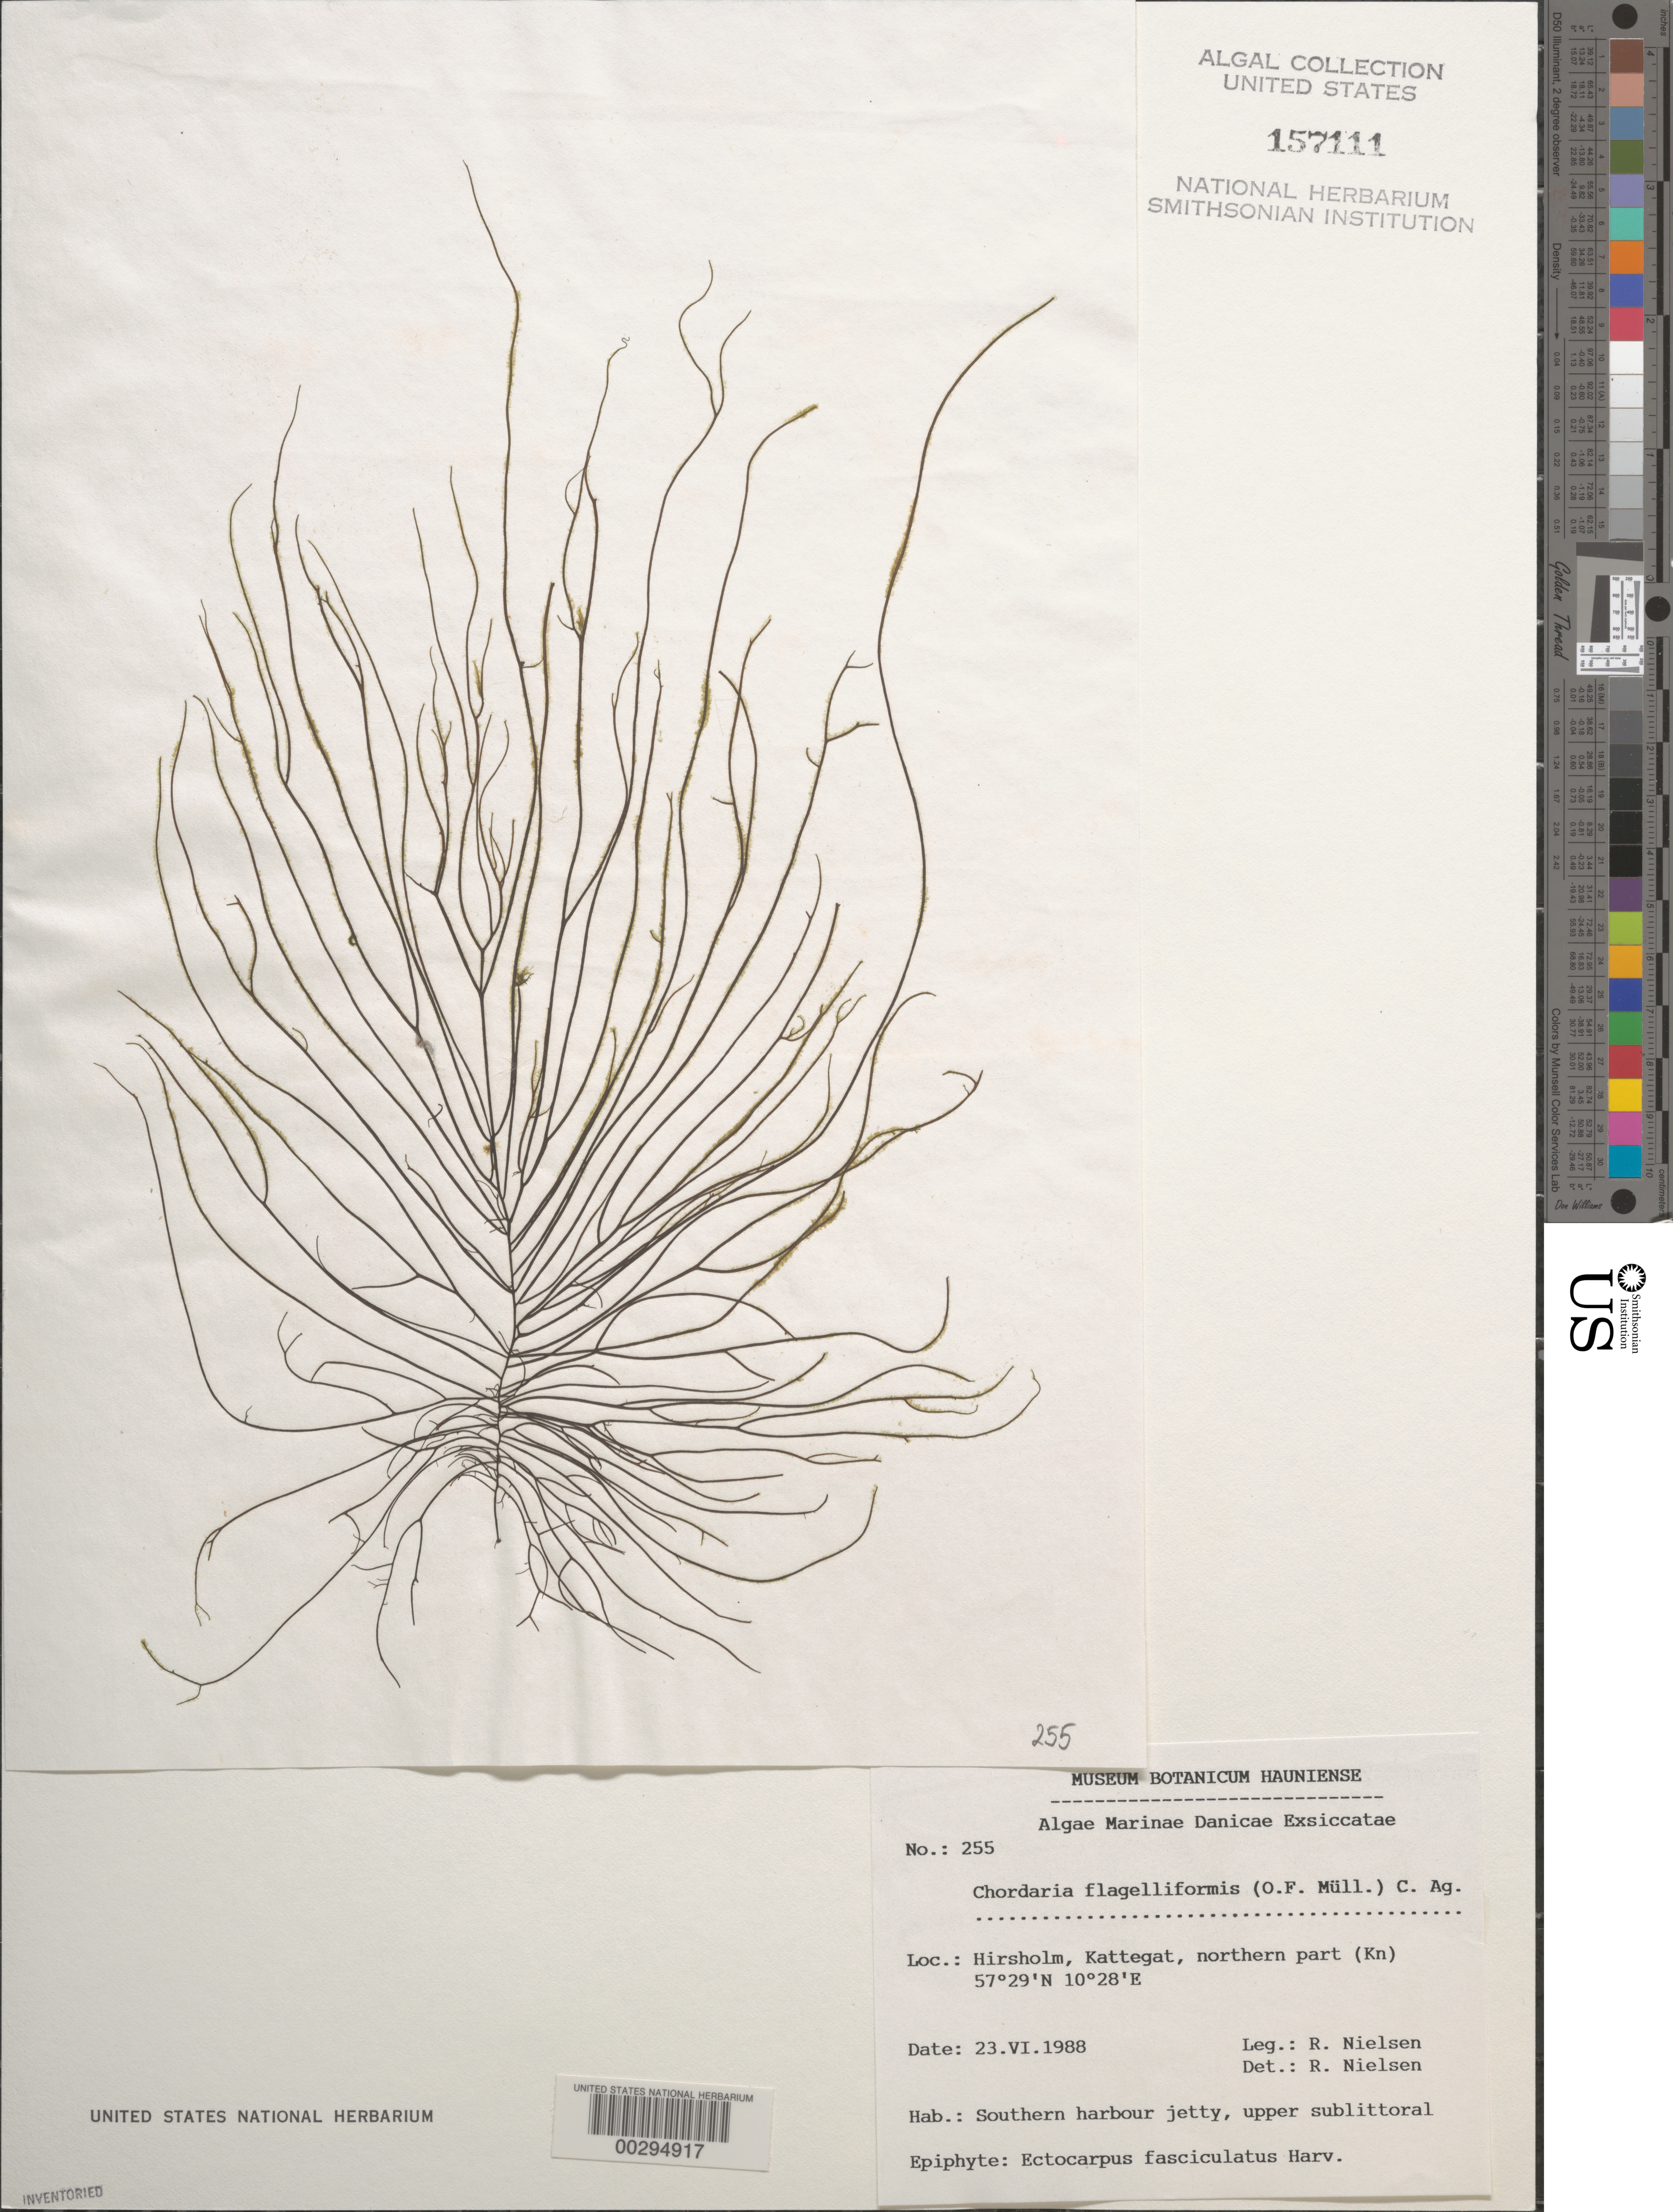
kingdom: Chromista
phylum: Ochrophyta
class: Phaeophyceae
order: Ectocarpales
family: Chordariaceae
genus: Chordaria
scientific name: Chordaria flagelliformis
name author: (Hudson) Grev.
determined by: Nielsen, R.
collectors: R. Nielsen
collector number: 255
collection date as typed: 23 Jun 1988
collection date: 1988-06-23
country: Denmark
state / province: Nordjylland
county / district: Frederikshavn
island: Hirsholm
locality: Southern harbour jetty, Kattegat, northern part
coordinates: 57 29'N, 10 28'E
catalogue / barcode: US 157111